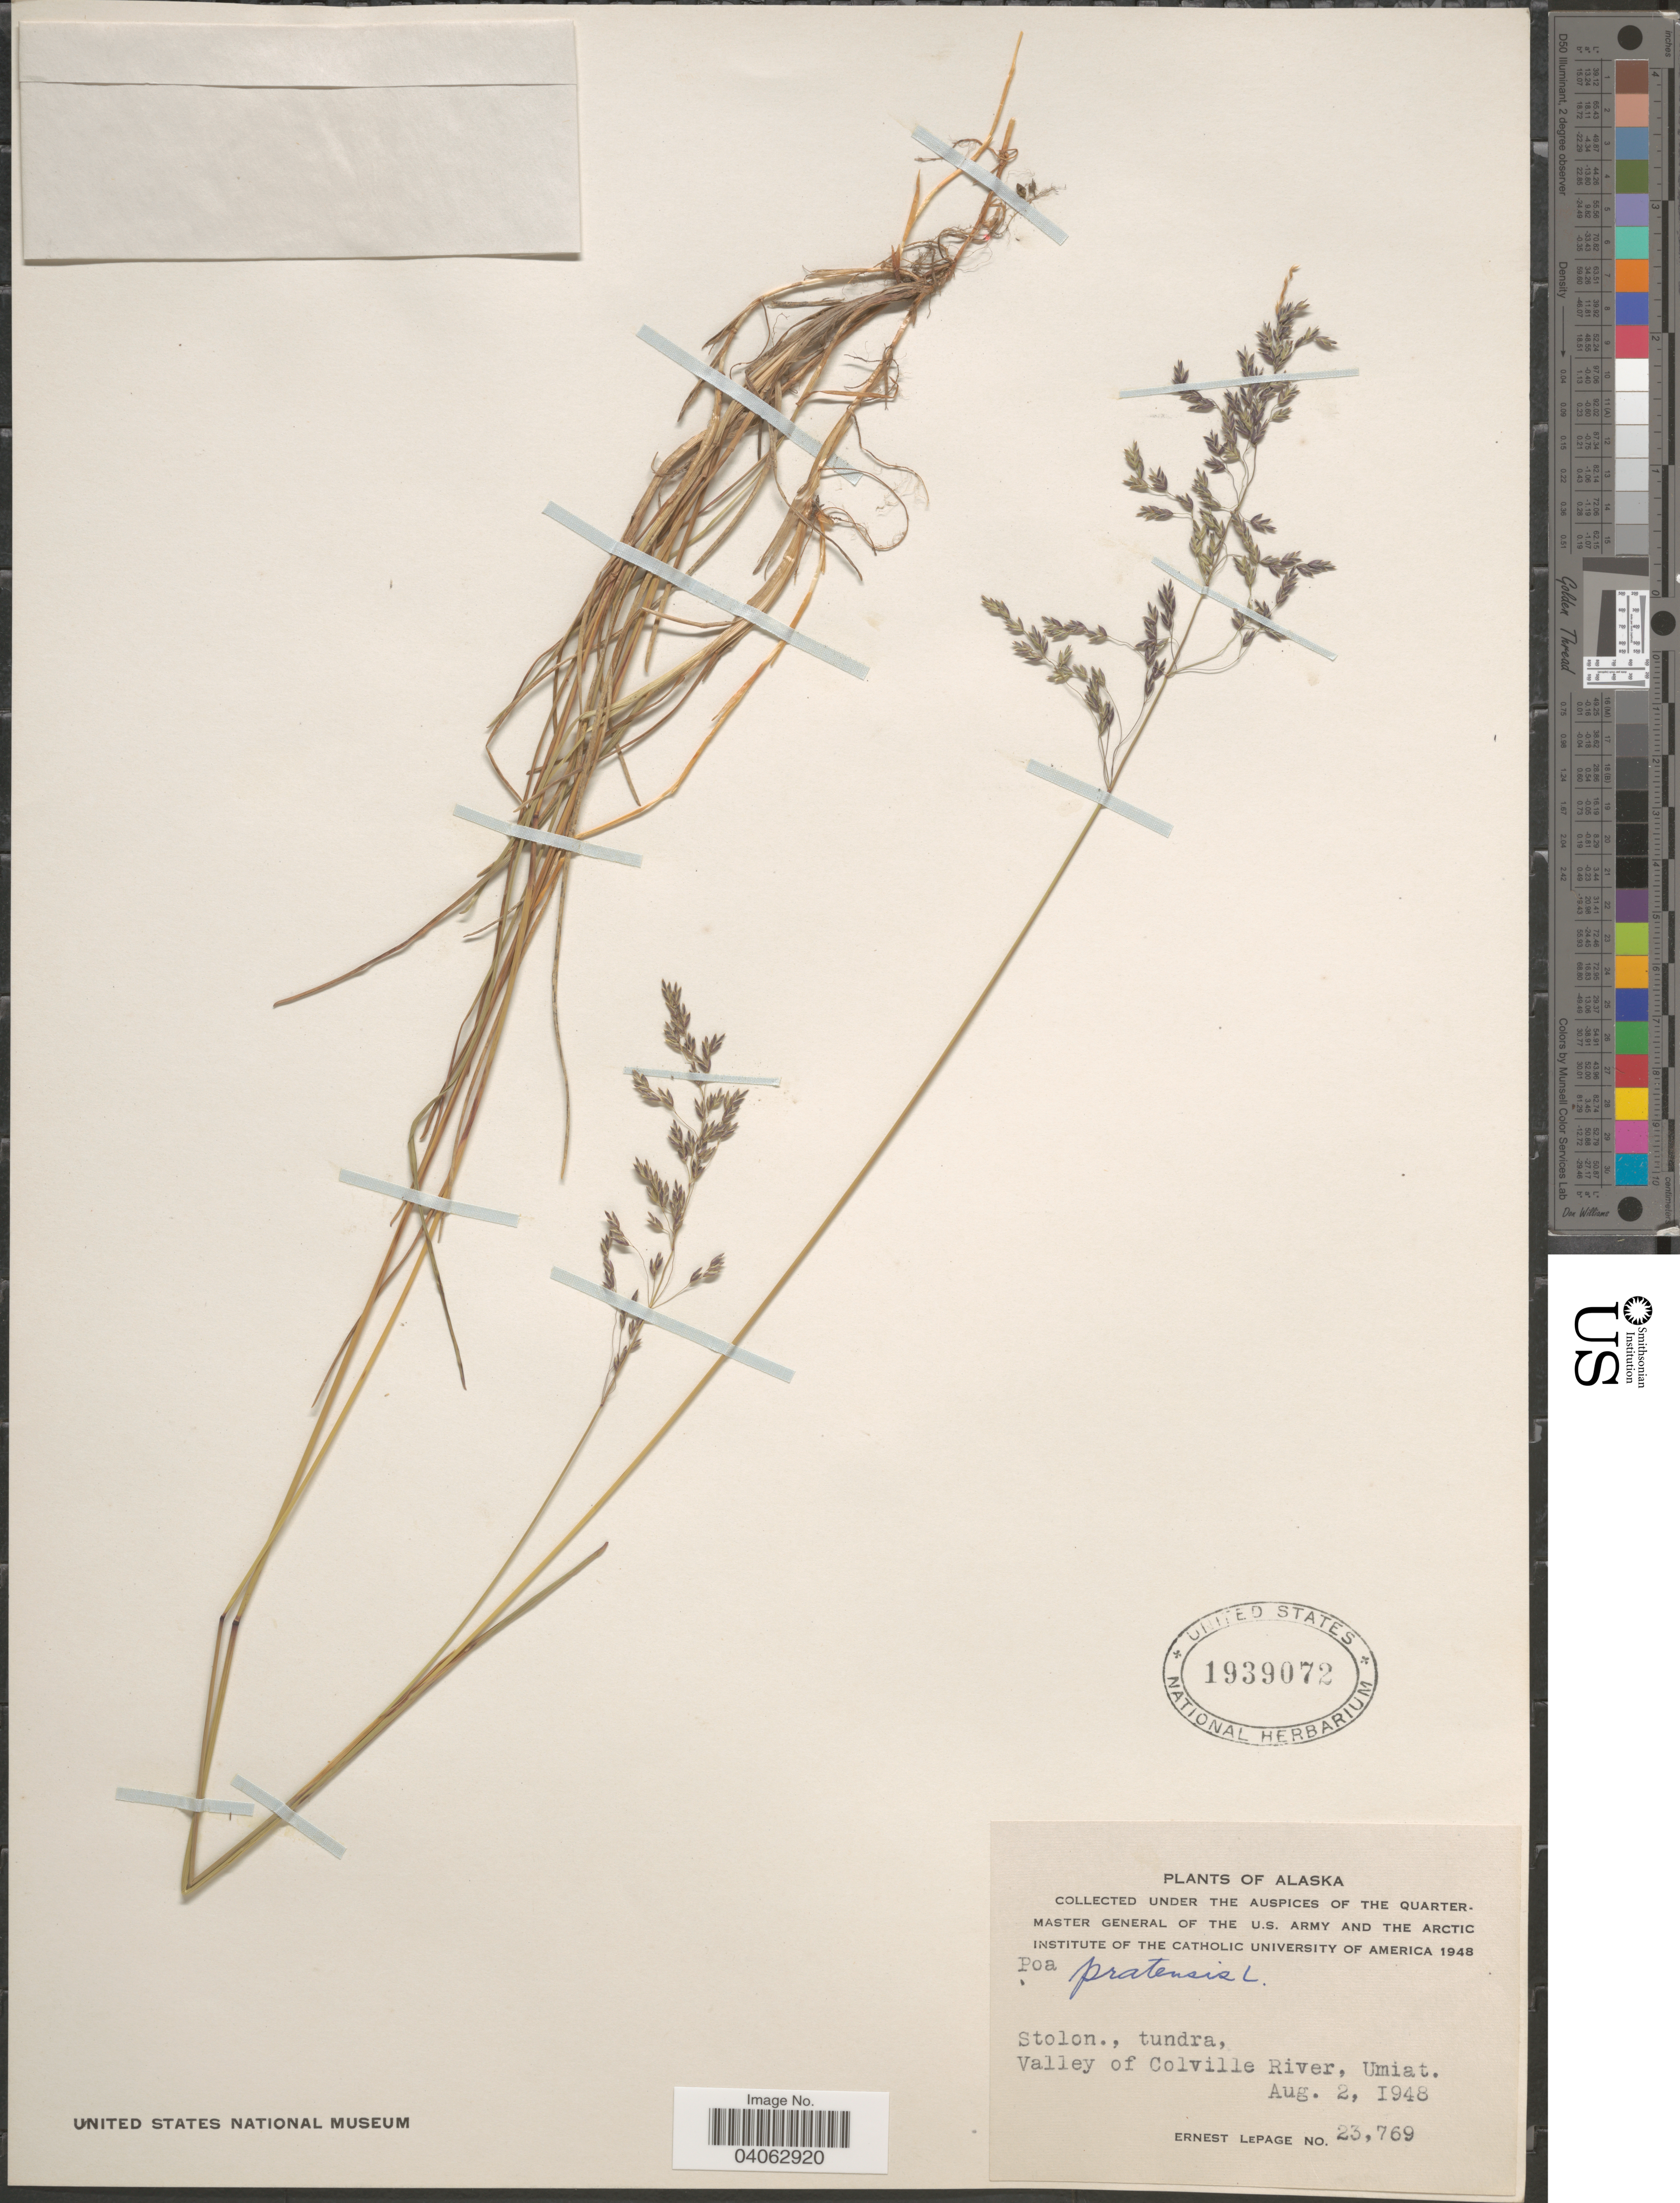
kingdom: Plantae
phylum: Tracheophyta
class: Liliopsida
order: Poales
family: Poaceae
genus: Poa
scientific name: Poa pratensis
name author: L.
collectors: E. Lepage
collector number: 23769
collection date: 1948-08-02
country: United States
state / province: Alaska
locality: Stolon, tundra, Valley of Colville River, Umiat.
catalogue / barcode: US 1939072